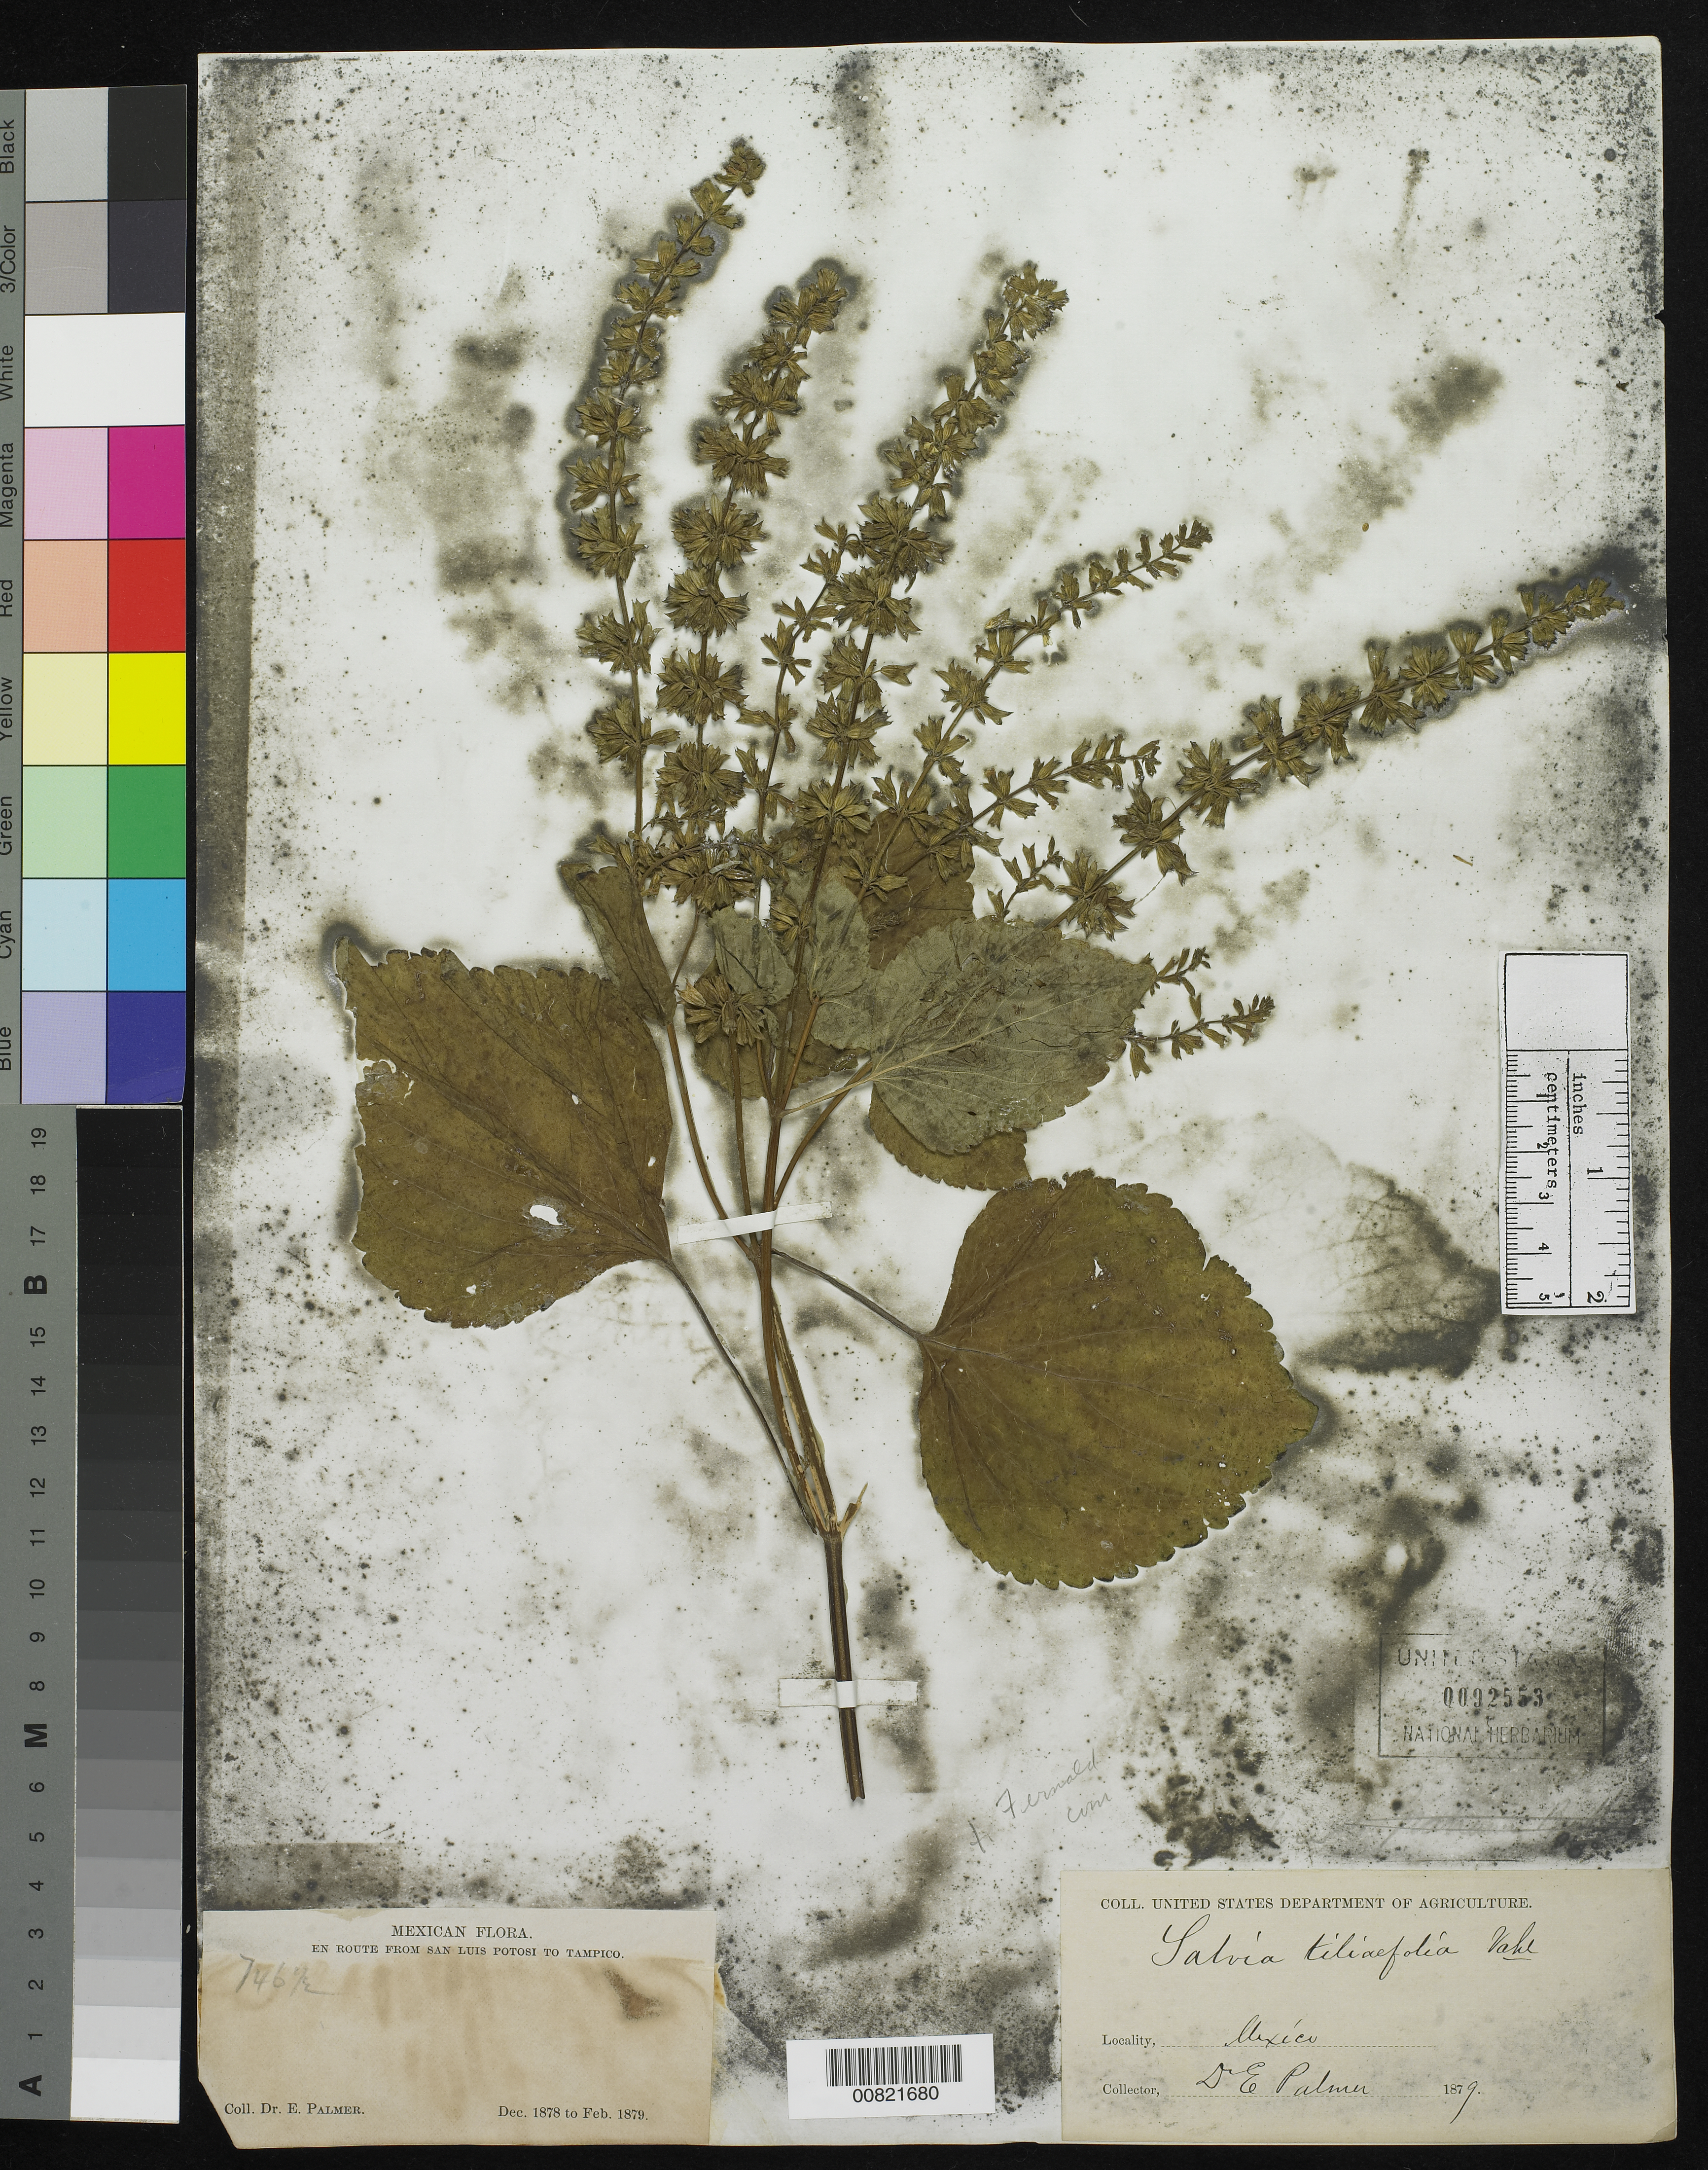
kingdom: Plantae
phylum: Tracheophyta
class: Magnoliopsida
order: Lamiales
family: Lamiaceae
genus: Salvia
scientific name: Salvia tiliaefolia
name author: Vahl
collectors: E. Palmer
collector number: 746½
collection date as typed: Dec 1878 to -- Feb 1879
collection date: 1878-12/1879-02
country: Mexico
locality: En route from San Luis Potosí to Tampico, Tamaulipas.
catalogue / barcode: US 92553